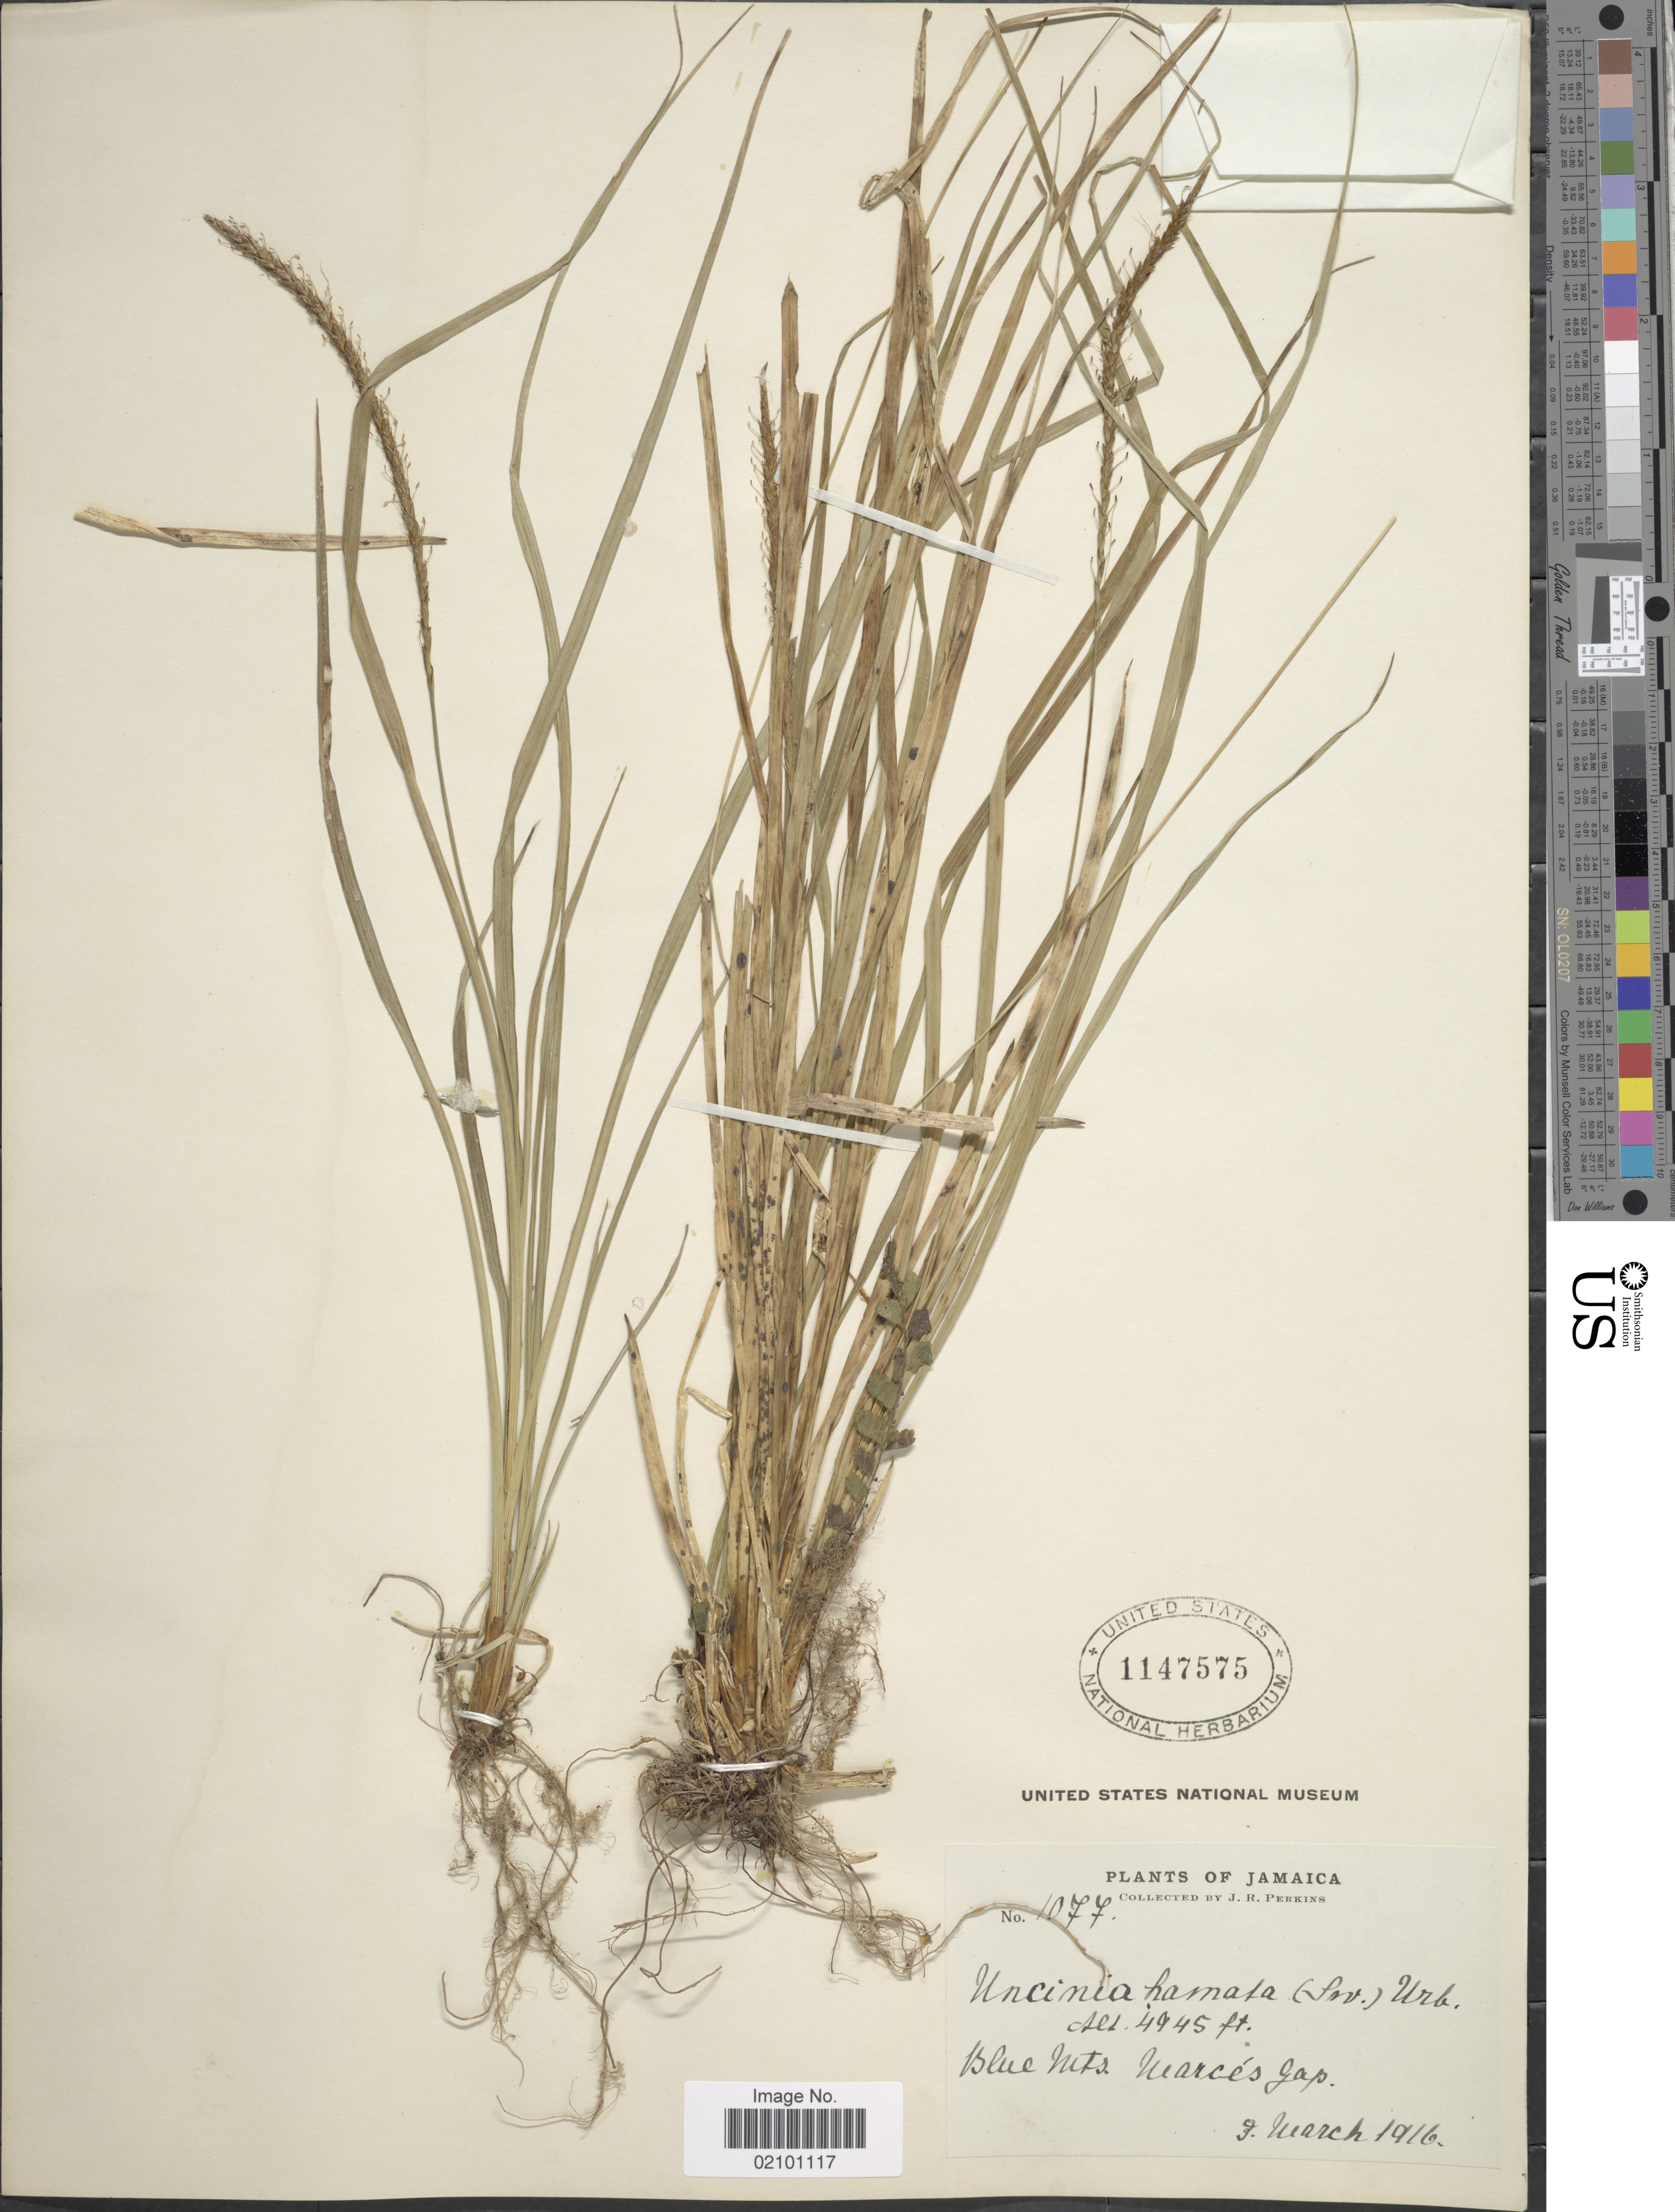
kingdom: Plantae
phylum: Tracheophyta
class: Liliopsida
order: Poales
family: Cyperaceae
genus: Carex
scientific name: Carex hamata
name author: Sw.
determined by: Strong, M. T., (US), Smithsonian Institution - National Museum of Natural History (UNITED STATES)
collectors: J. R. Perkins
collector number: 1077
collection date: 1916-03-07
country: Jamaica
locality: Blue Mts, Nearces Gap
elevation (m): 1507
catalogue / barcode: US 1147575